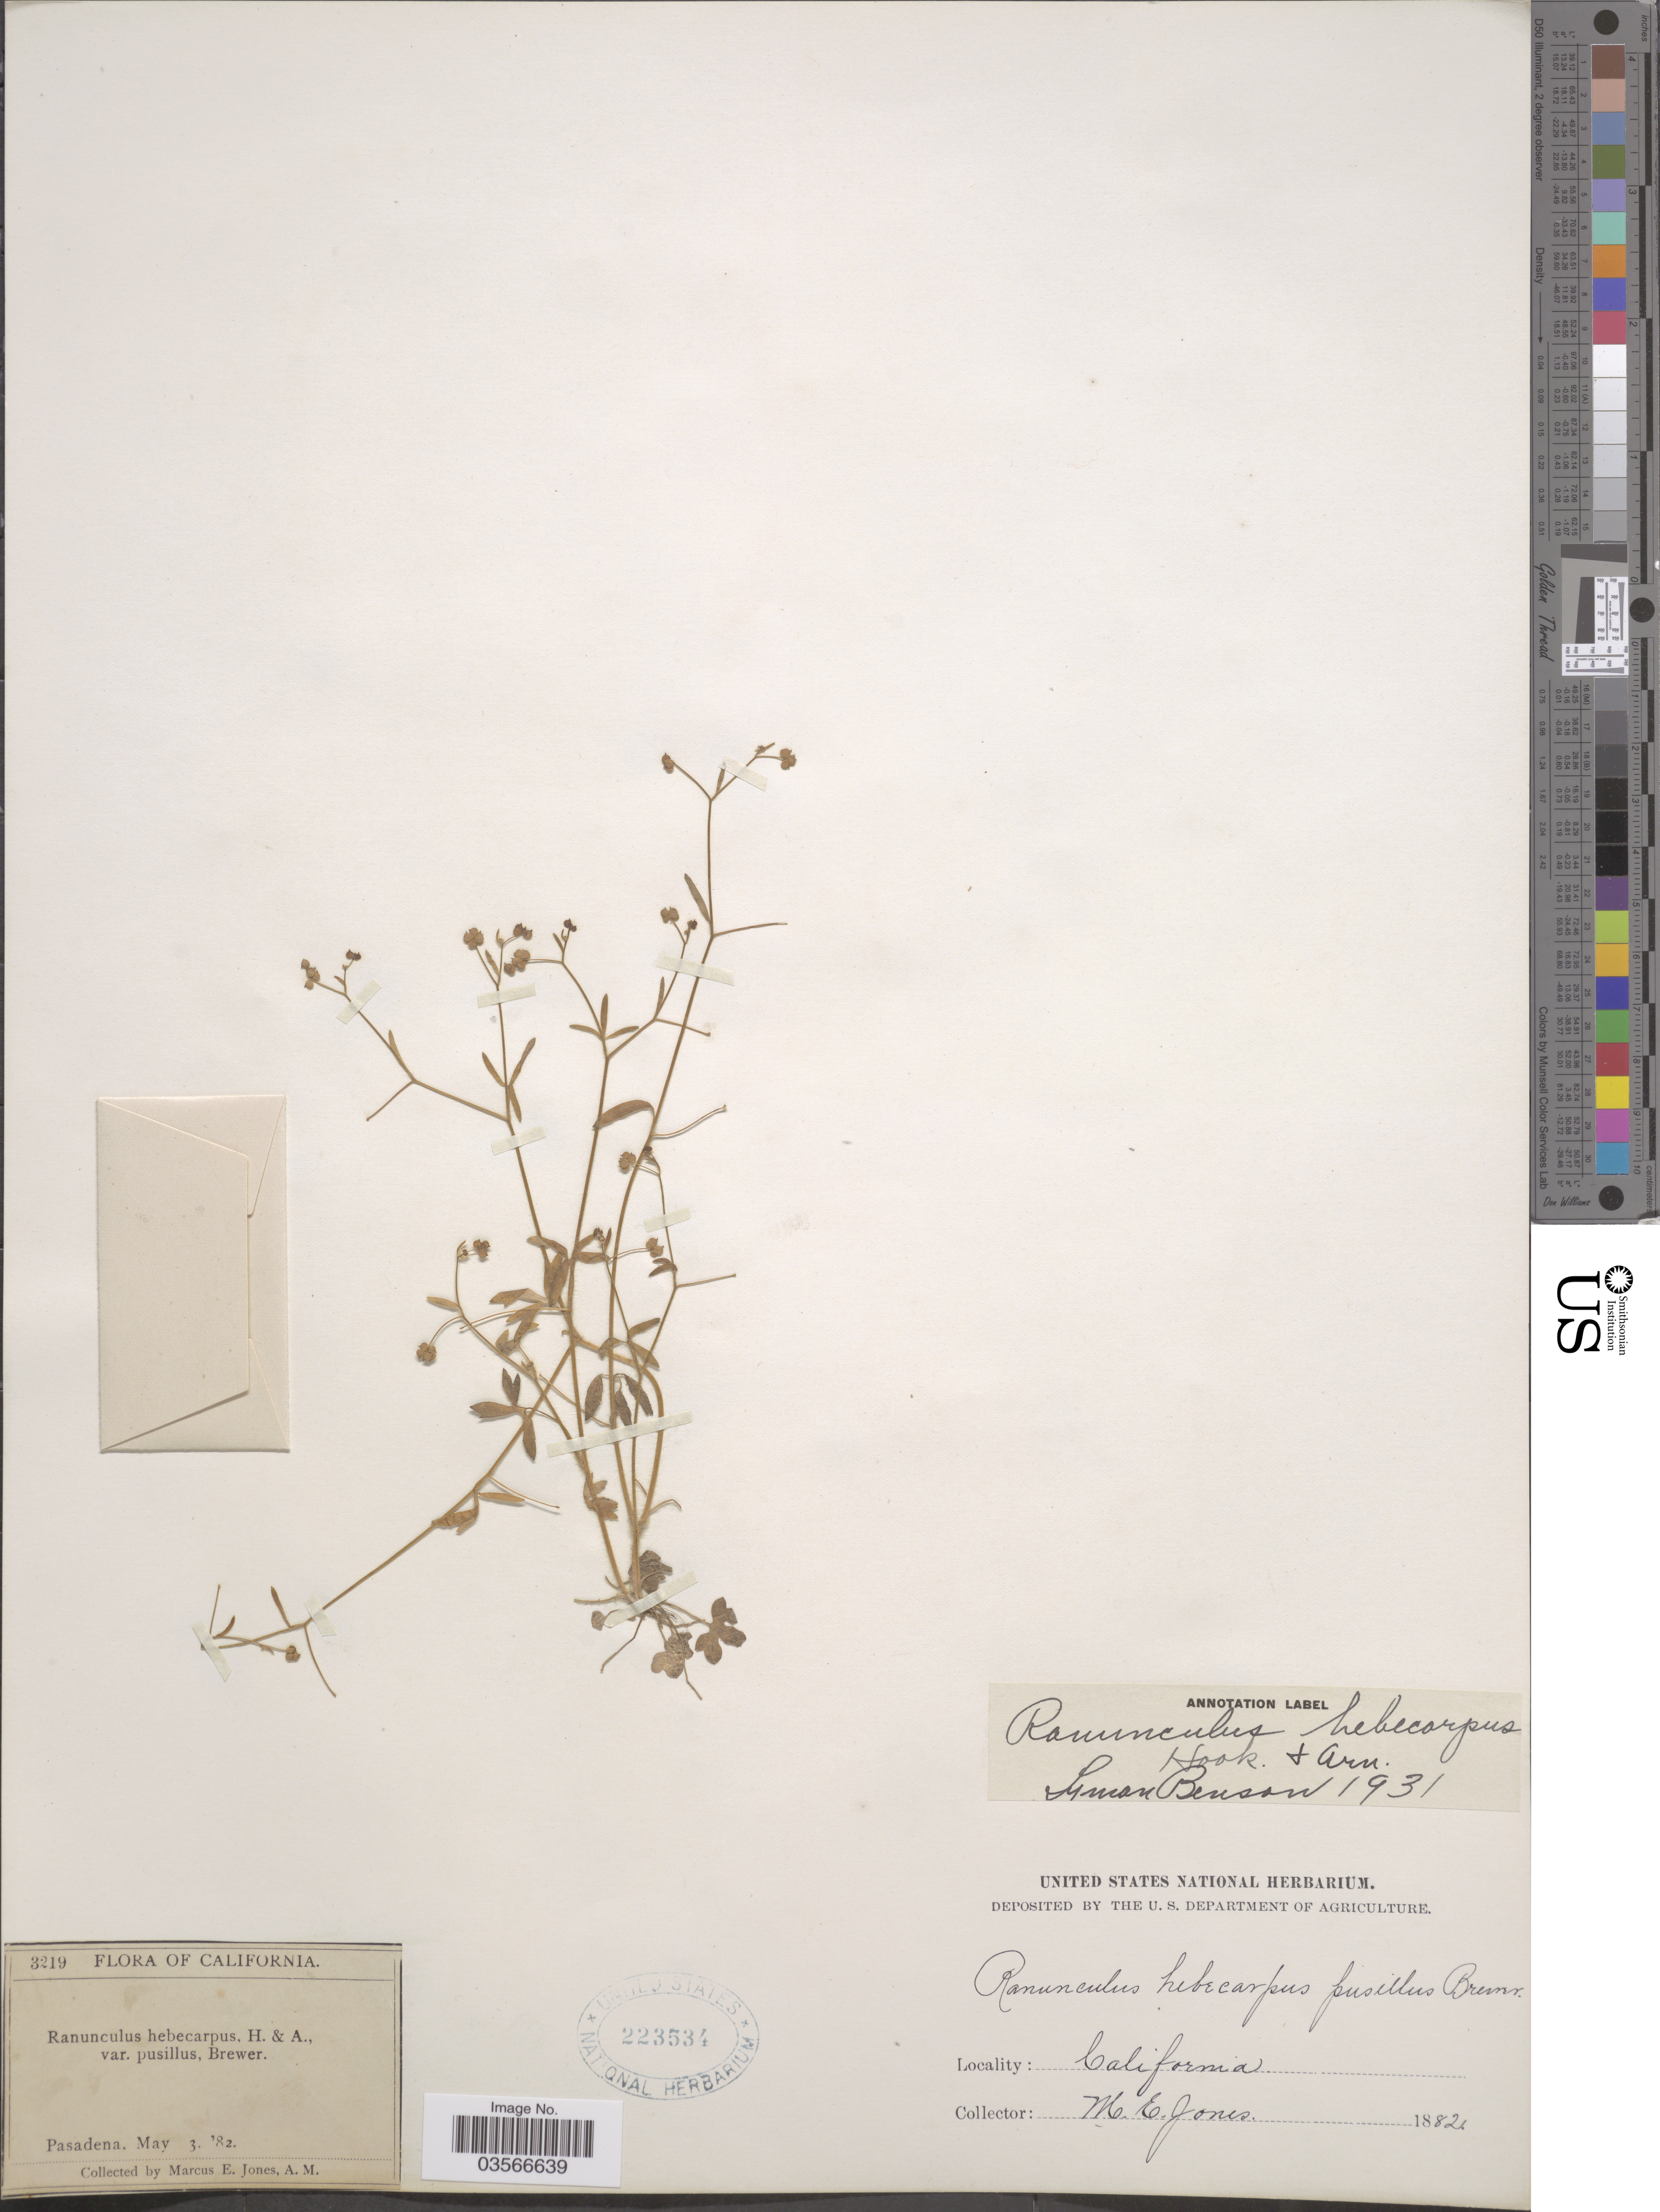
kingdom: Plantae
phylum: Tracheophyta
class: Magnoliopsida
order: Ranunculales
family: Ranunculaceae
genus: Ranunculus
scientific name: Ranunculus hebecarpus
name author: Hook. & Arn.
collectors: M. E. Jones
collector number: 3219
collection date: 1882-05-03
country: United States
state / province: California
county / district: Los Angeles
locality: Pasadena.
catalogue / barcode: US 223534